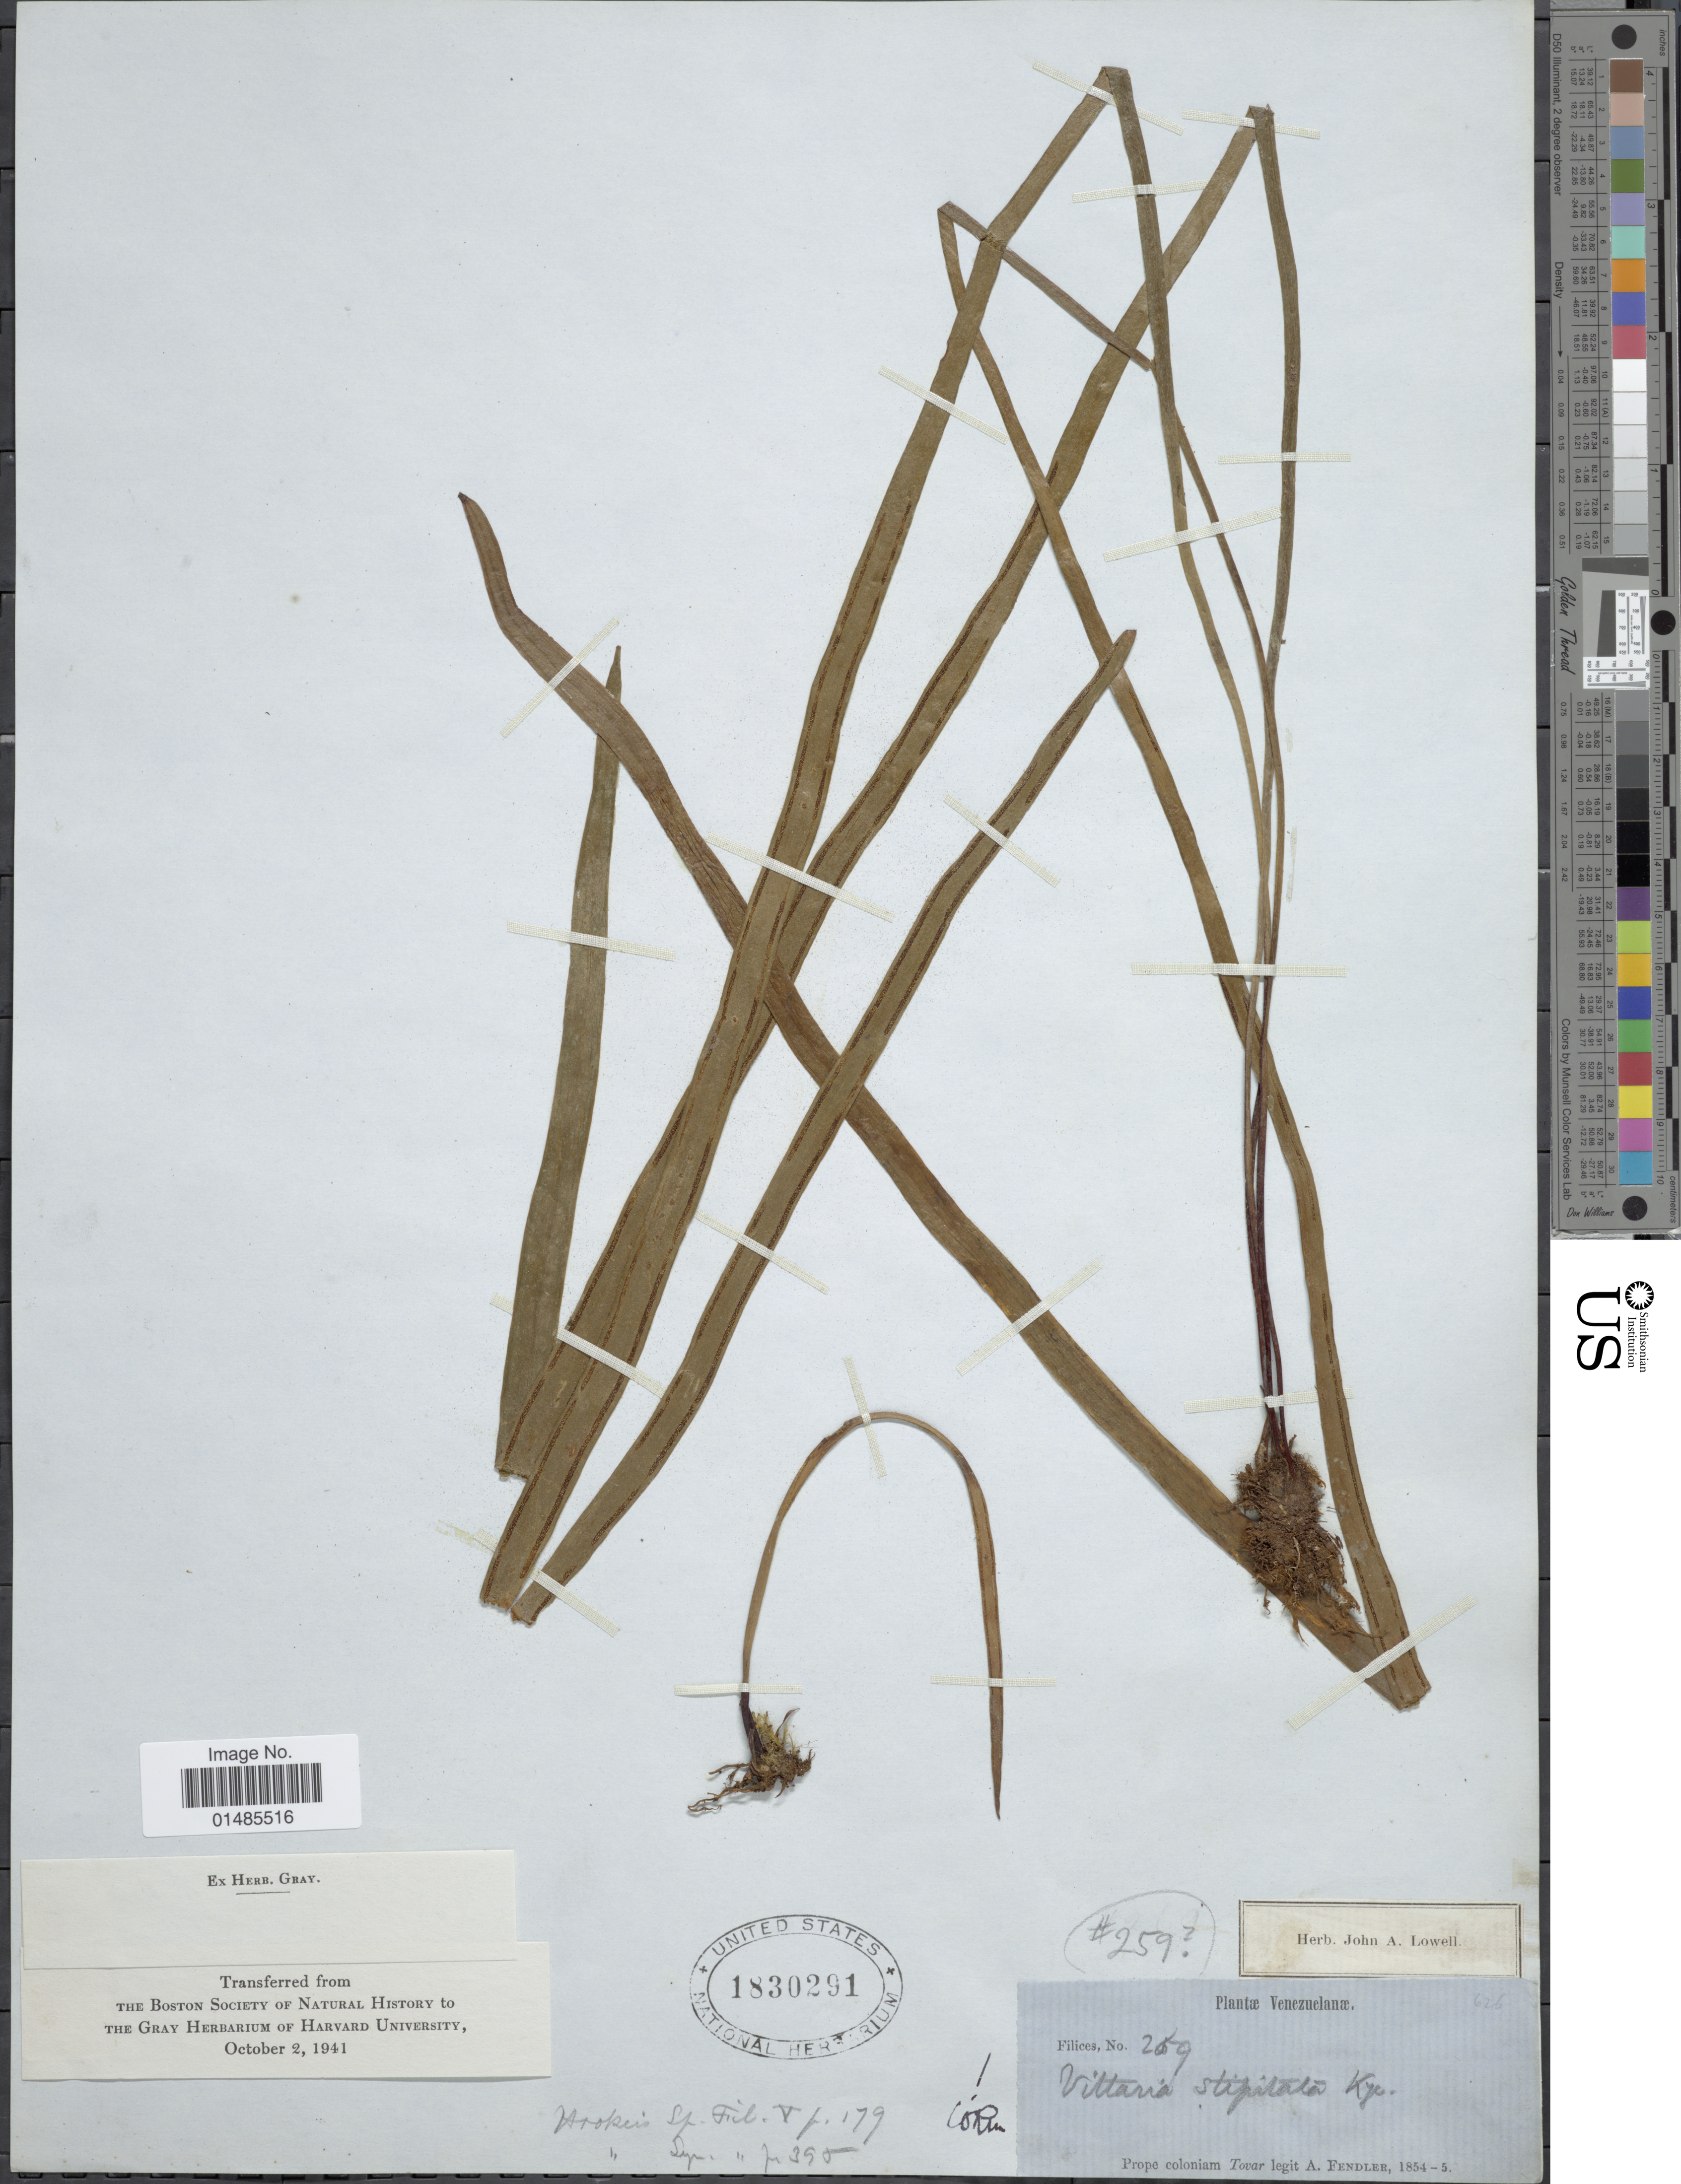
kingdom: Plantae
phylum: Tracheophyta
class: Polypodiopsida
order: Polypodiales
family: Pteridaceae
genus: Radiovittaria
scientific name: Radiovittaria stipitata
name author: (Kunze) E.H. Crane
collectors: A. Fendler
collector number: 269*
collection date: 1854/1855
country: Venezuela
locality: Prope coloniam Tovar.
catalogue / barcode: US 1830291